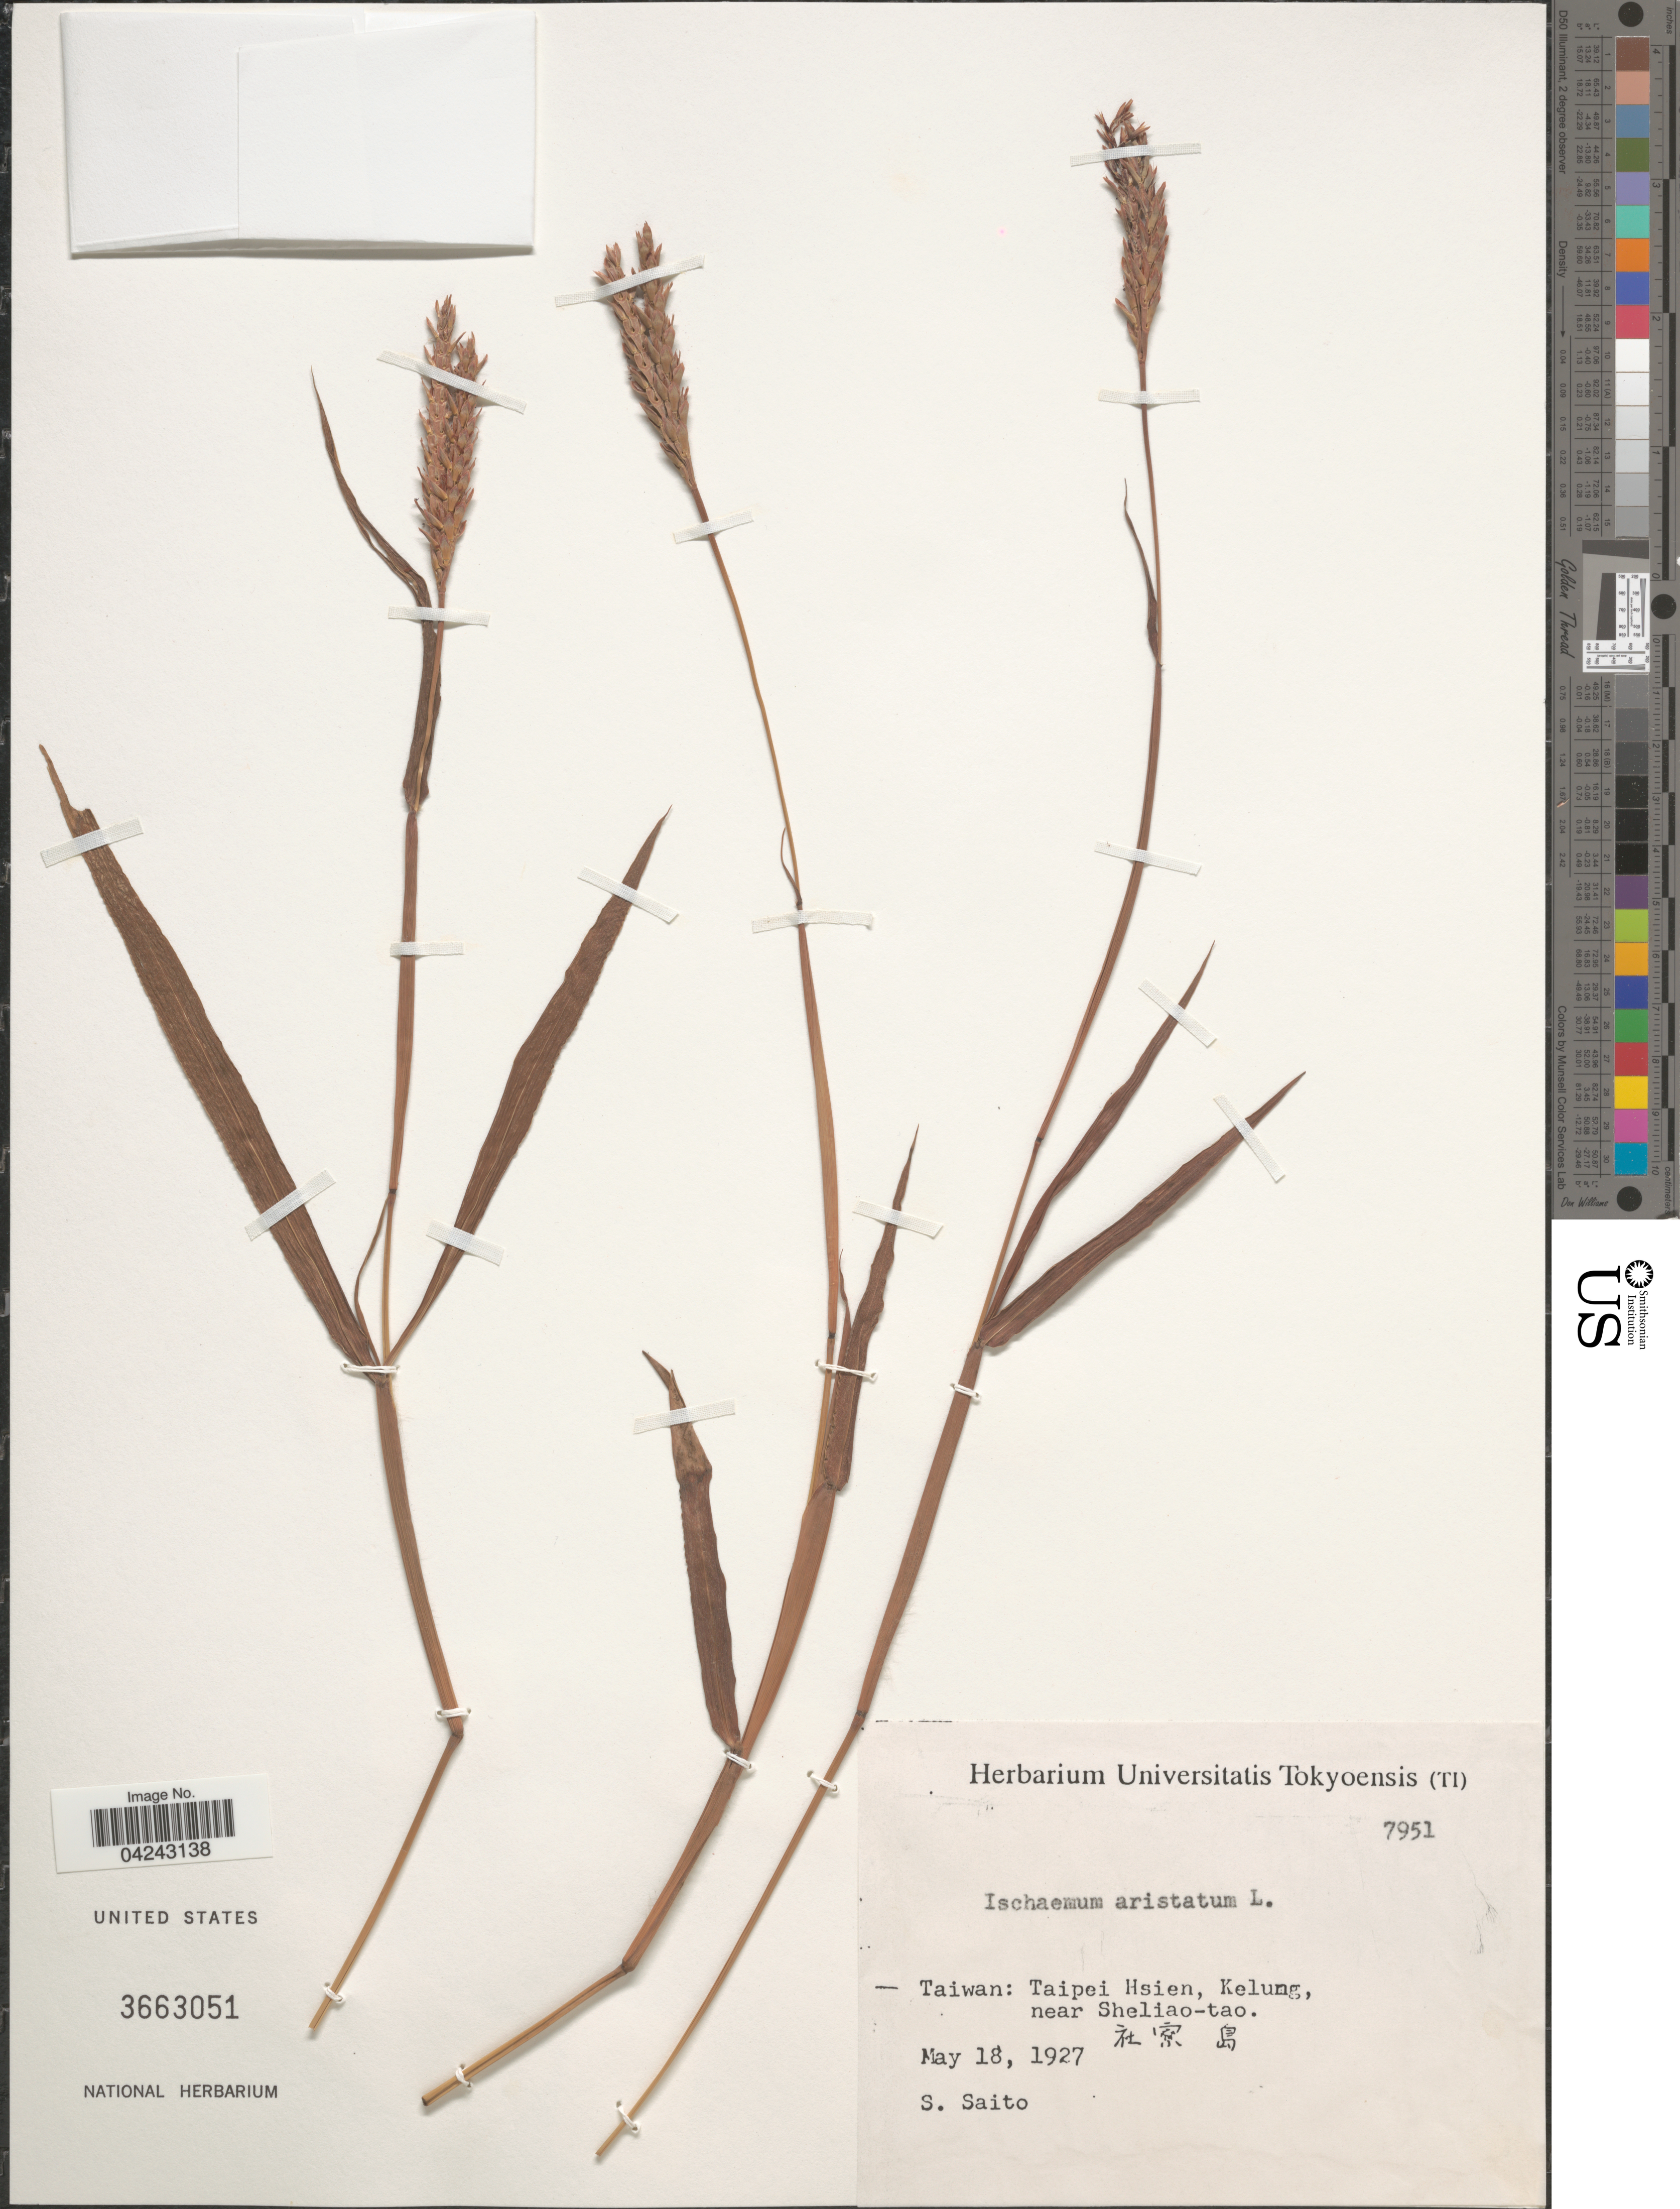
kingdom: Plantae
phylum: Tracheophyta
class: Liliopsida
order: Poales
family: Poaceae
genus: Ischaemum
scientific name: Ischaemum aristatum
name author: L.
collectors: S. Saito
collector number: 7951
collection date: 1927-05-18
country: Taiwan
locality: Taipei Hsien, Kelung, near Sheliao-tao.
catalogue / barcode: US 3663051